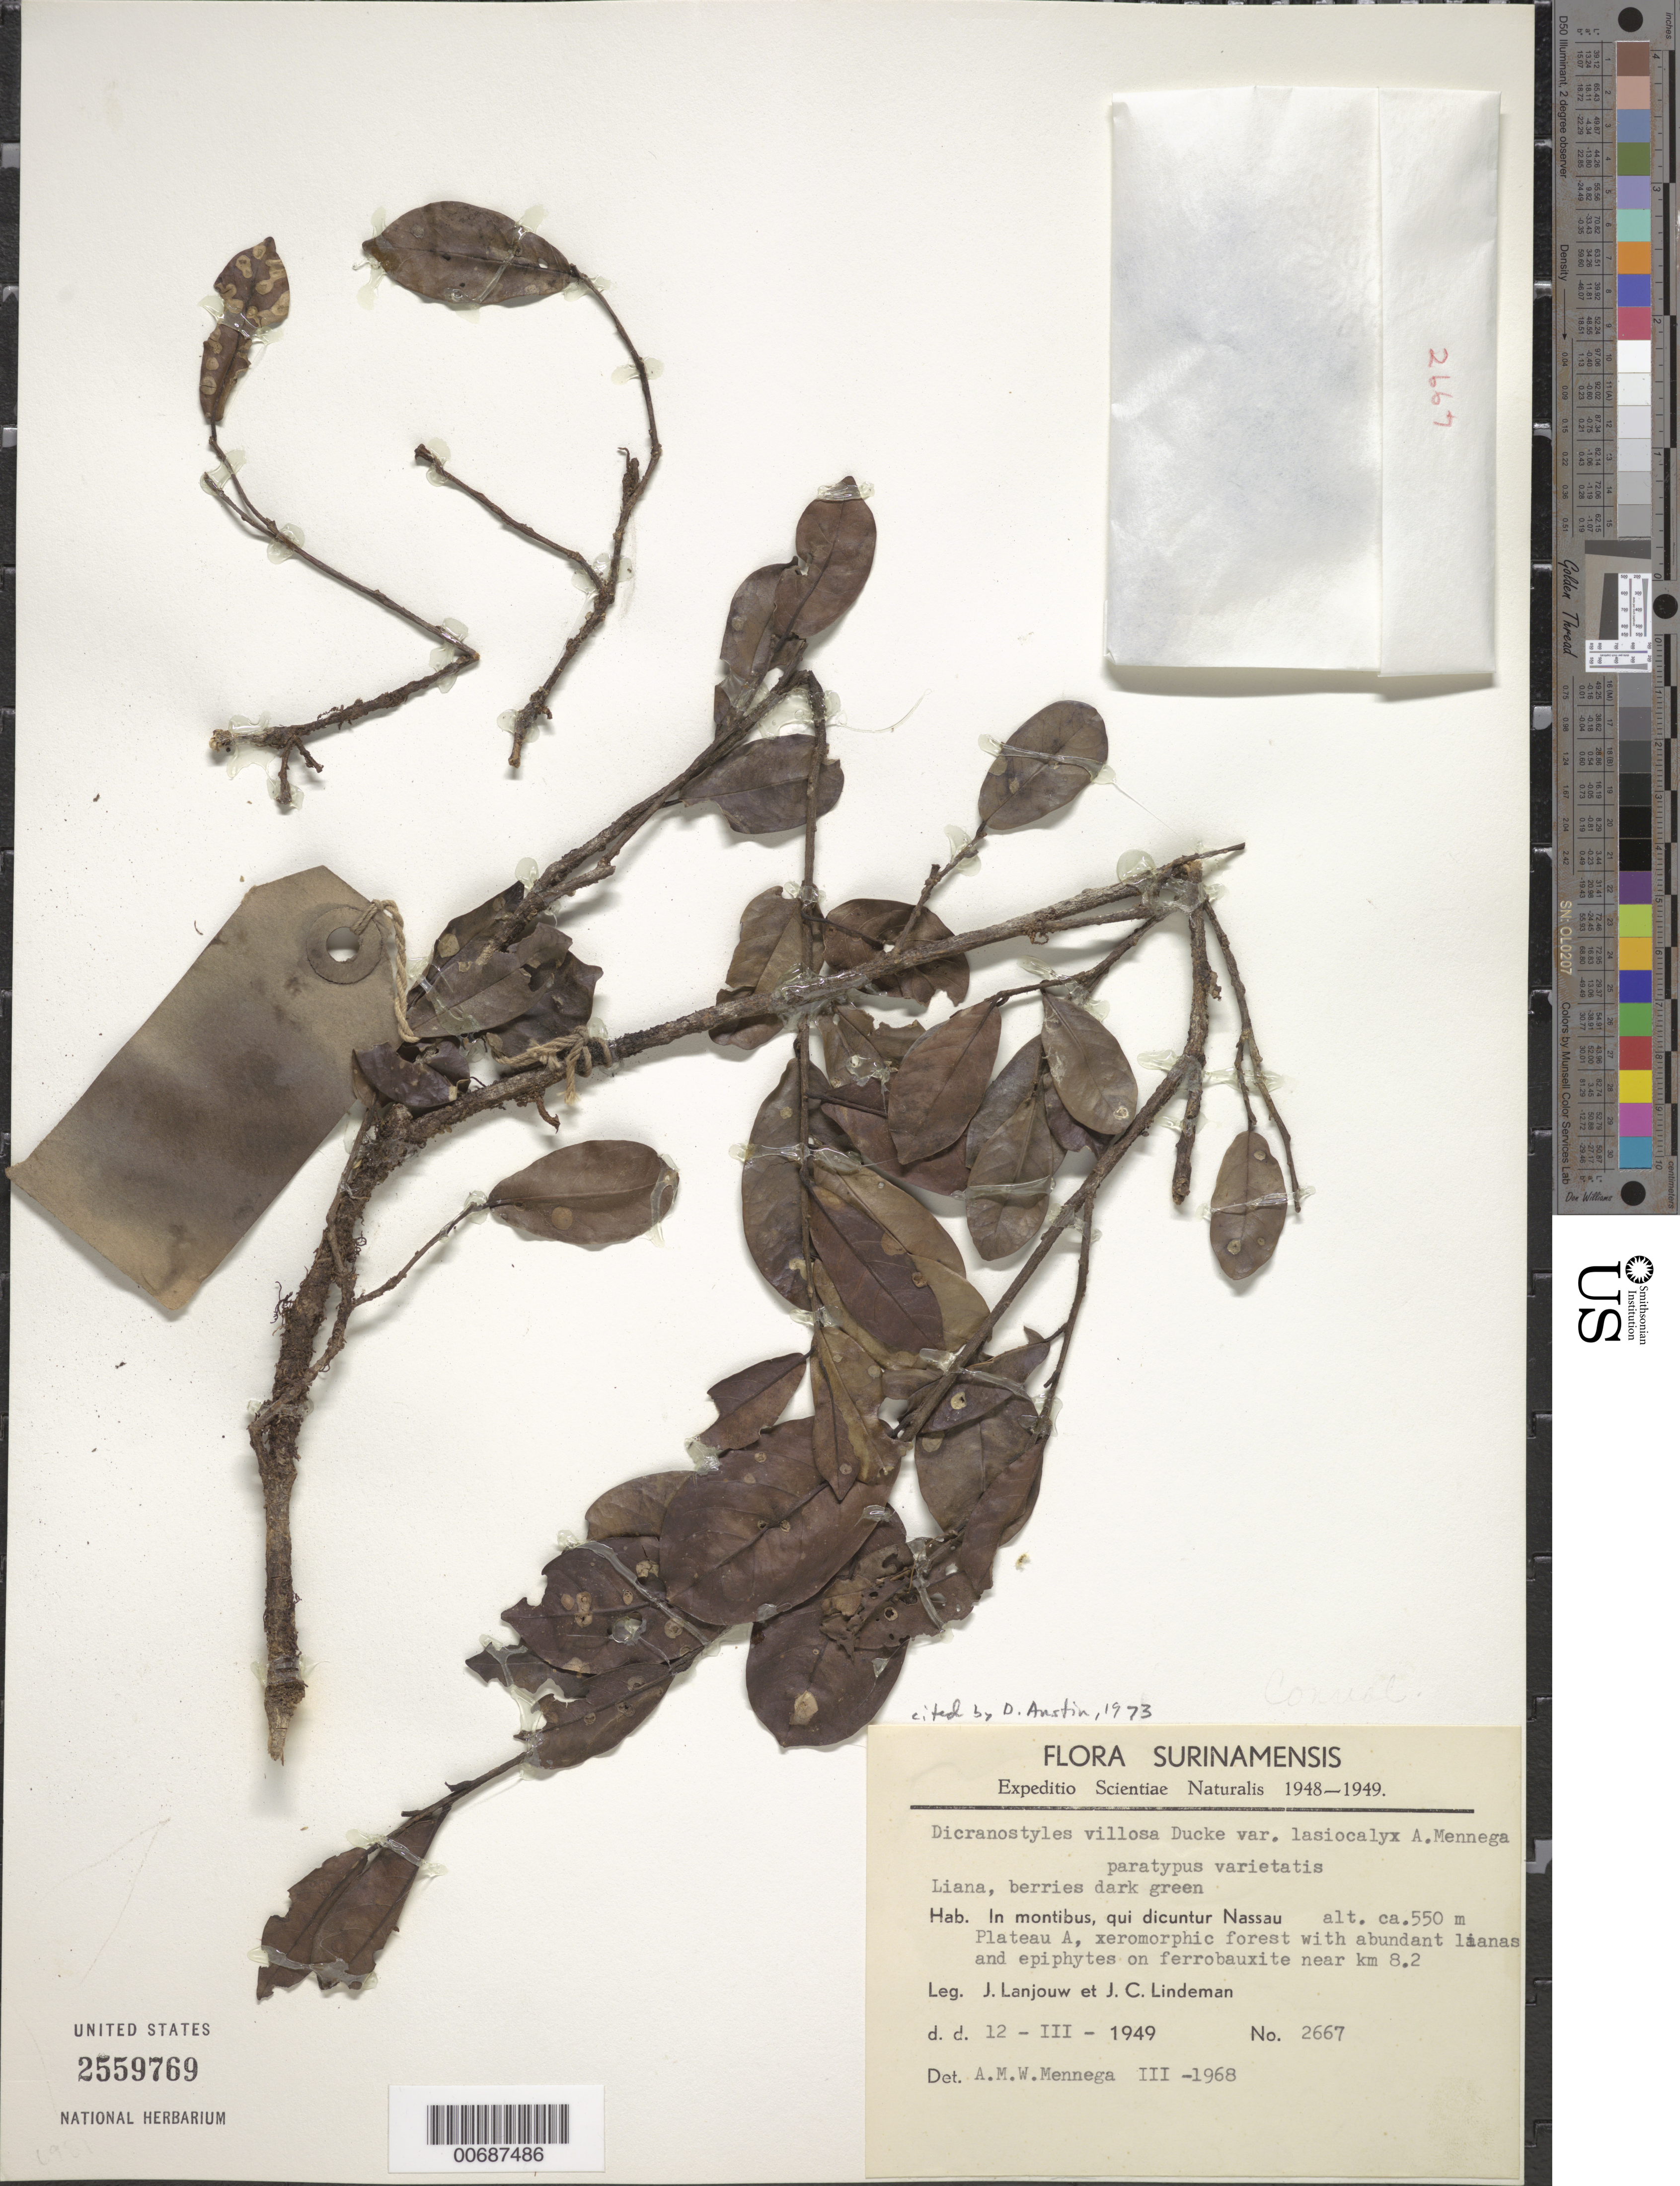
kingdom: Plantae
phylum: Tracheophyta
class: Magnoliopsida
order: Solanales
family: Convolvulaceae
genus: Dicranostyles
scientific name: Dicranostyles villosus var. lasiocalyx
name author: Mennega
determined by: Mennega, A. M. W.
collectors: J. Lanjouw & J. C. Lindeman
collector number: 2667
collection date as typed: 12-Mar-49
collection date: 1949-03-12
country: Suriname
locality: Nassau Mts., km 8.1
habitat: Xeromorphic forest witih abundant lianas and epiphytes on ferrobauxite.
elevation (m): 550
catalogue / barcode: US 2559769